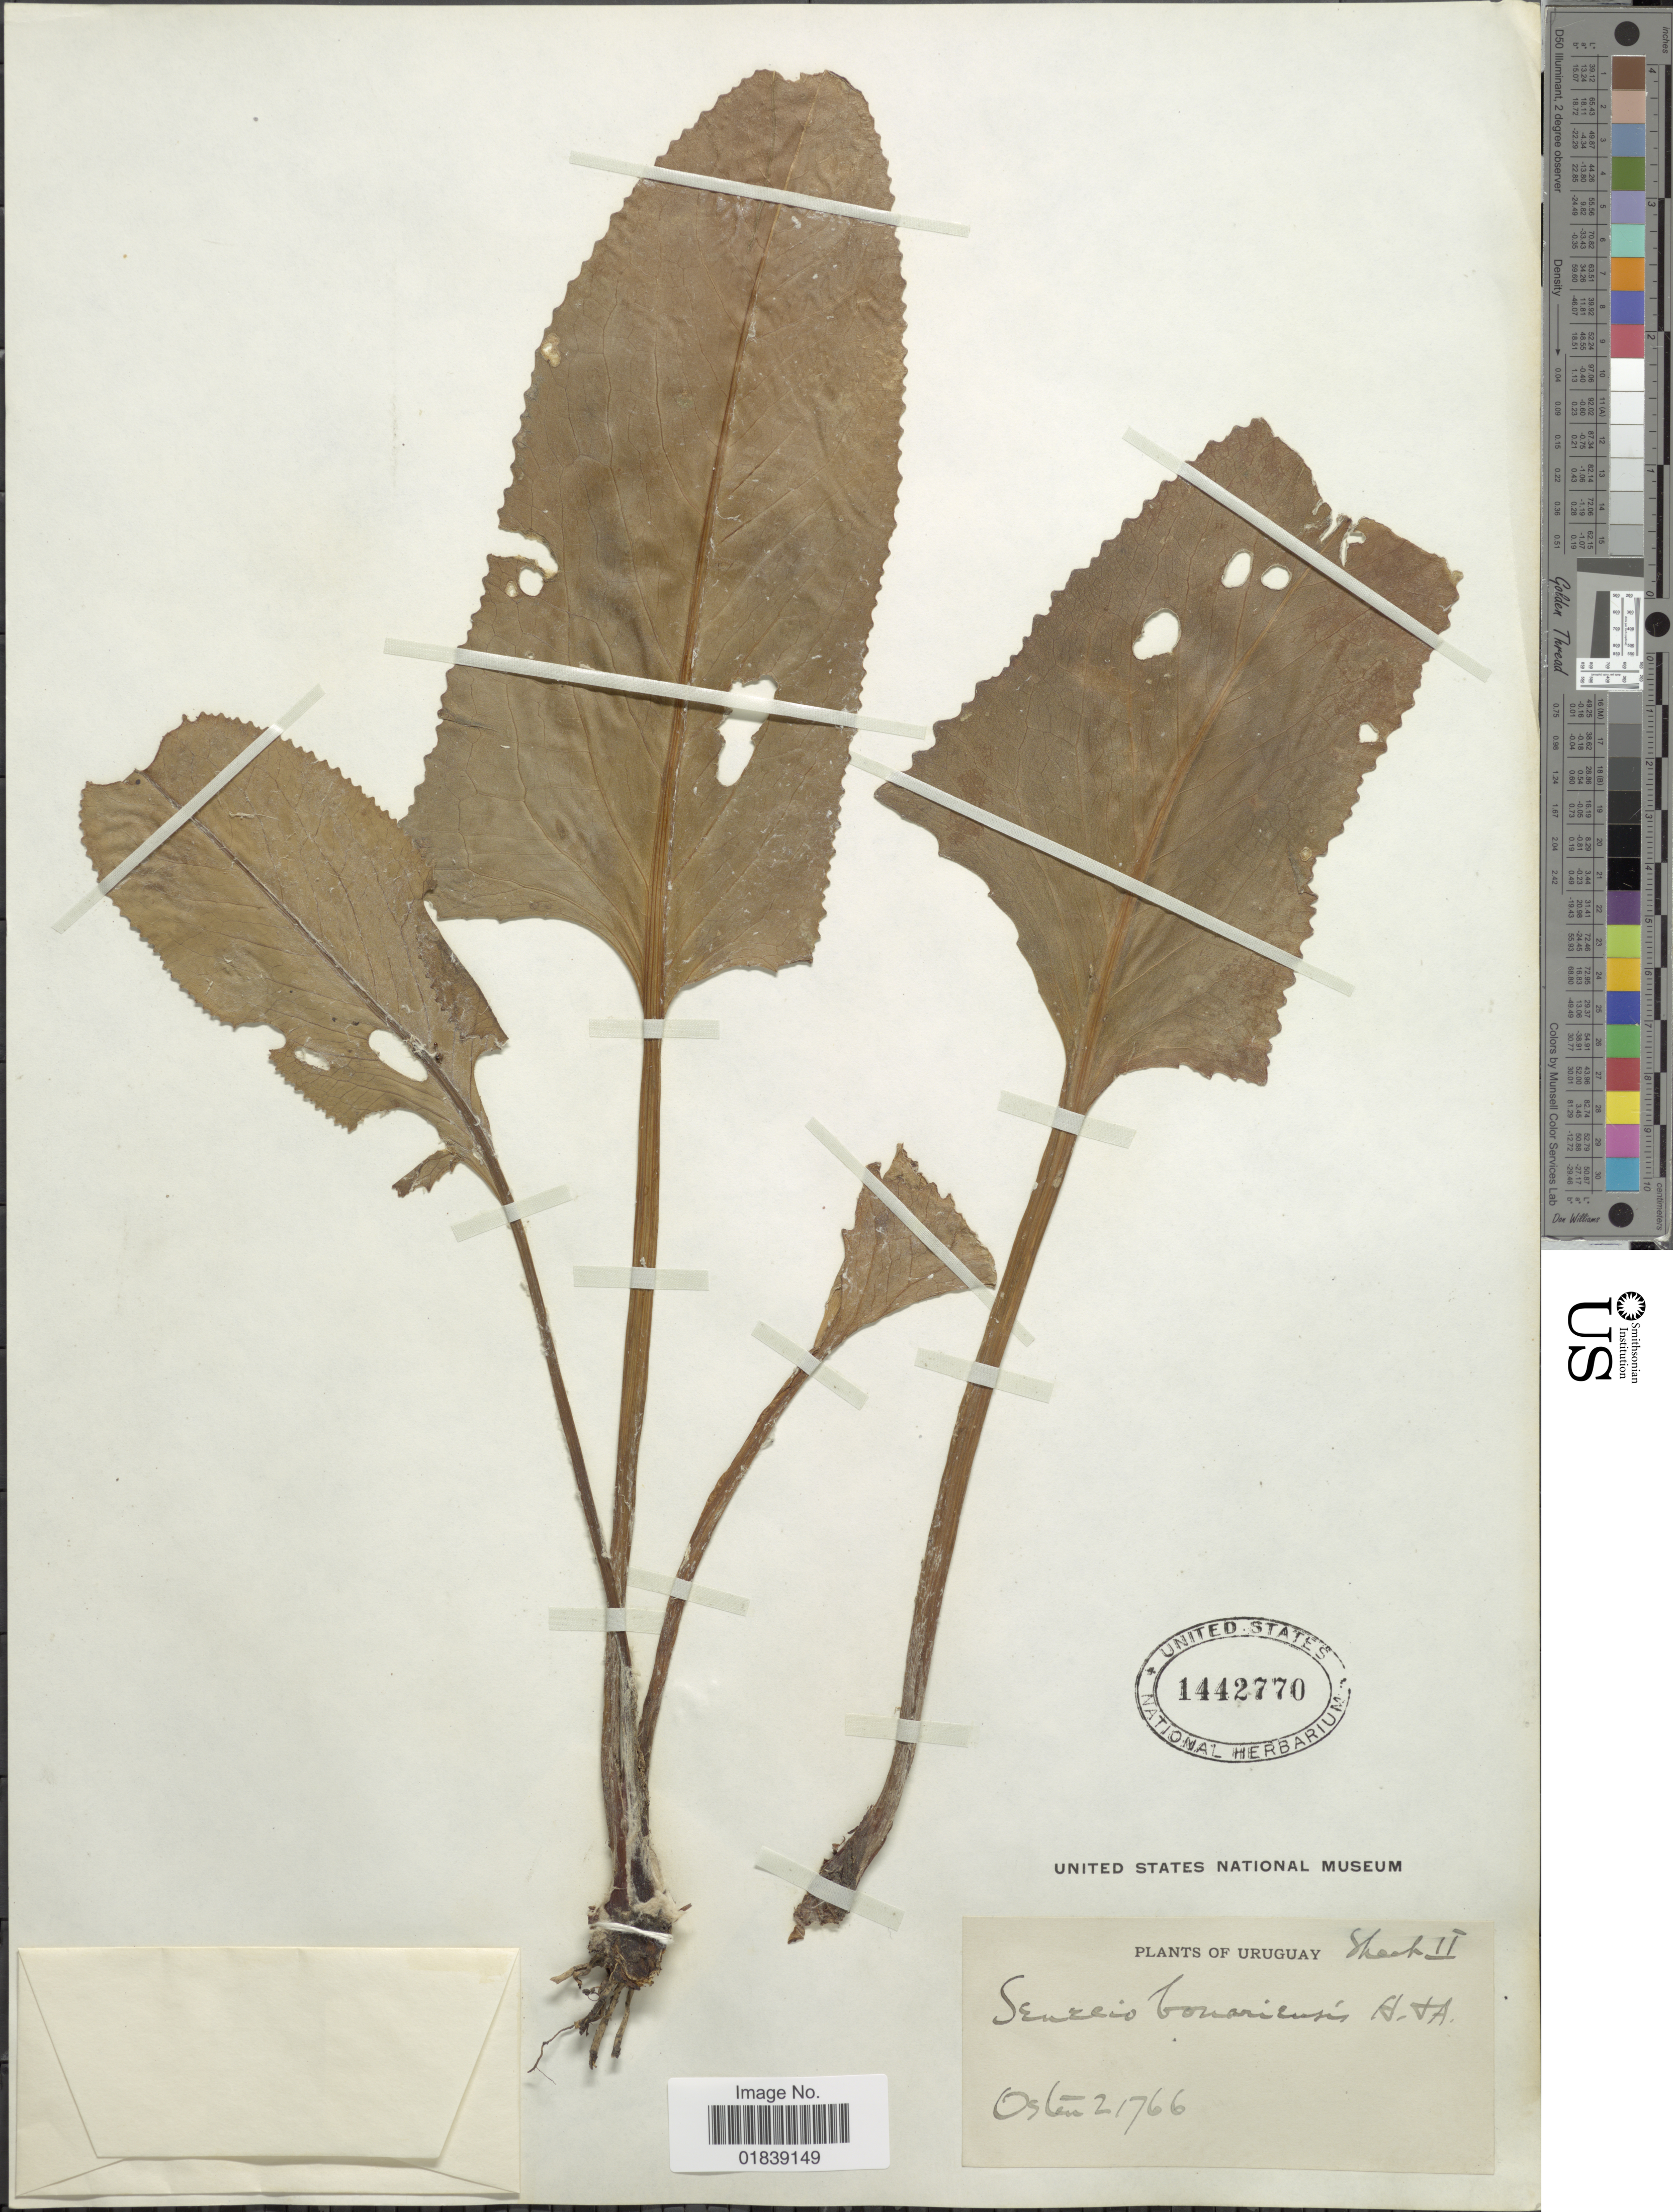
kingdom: Plantae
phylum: Tracheophyta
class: Magnoliopsida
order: Asterales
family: Asteraceae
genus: Senecio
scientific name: Senecio bonariensis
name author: Hook. & Arn.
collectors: C. Osten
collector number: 21766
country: Uruguay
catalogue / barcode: US 1442770